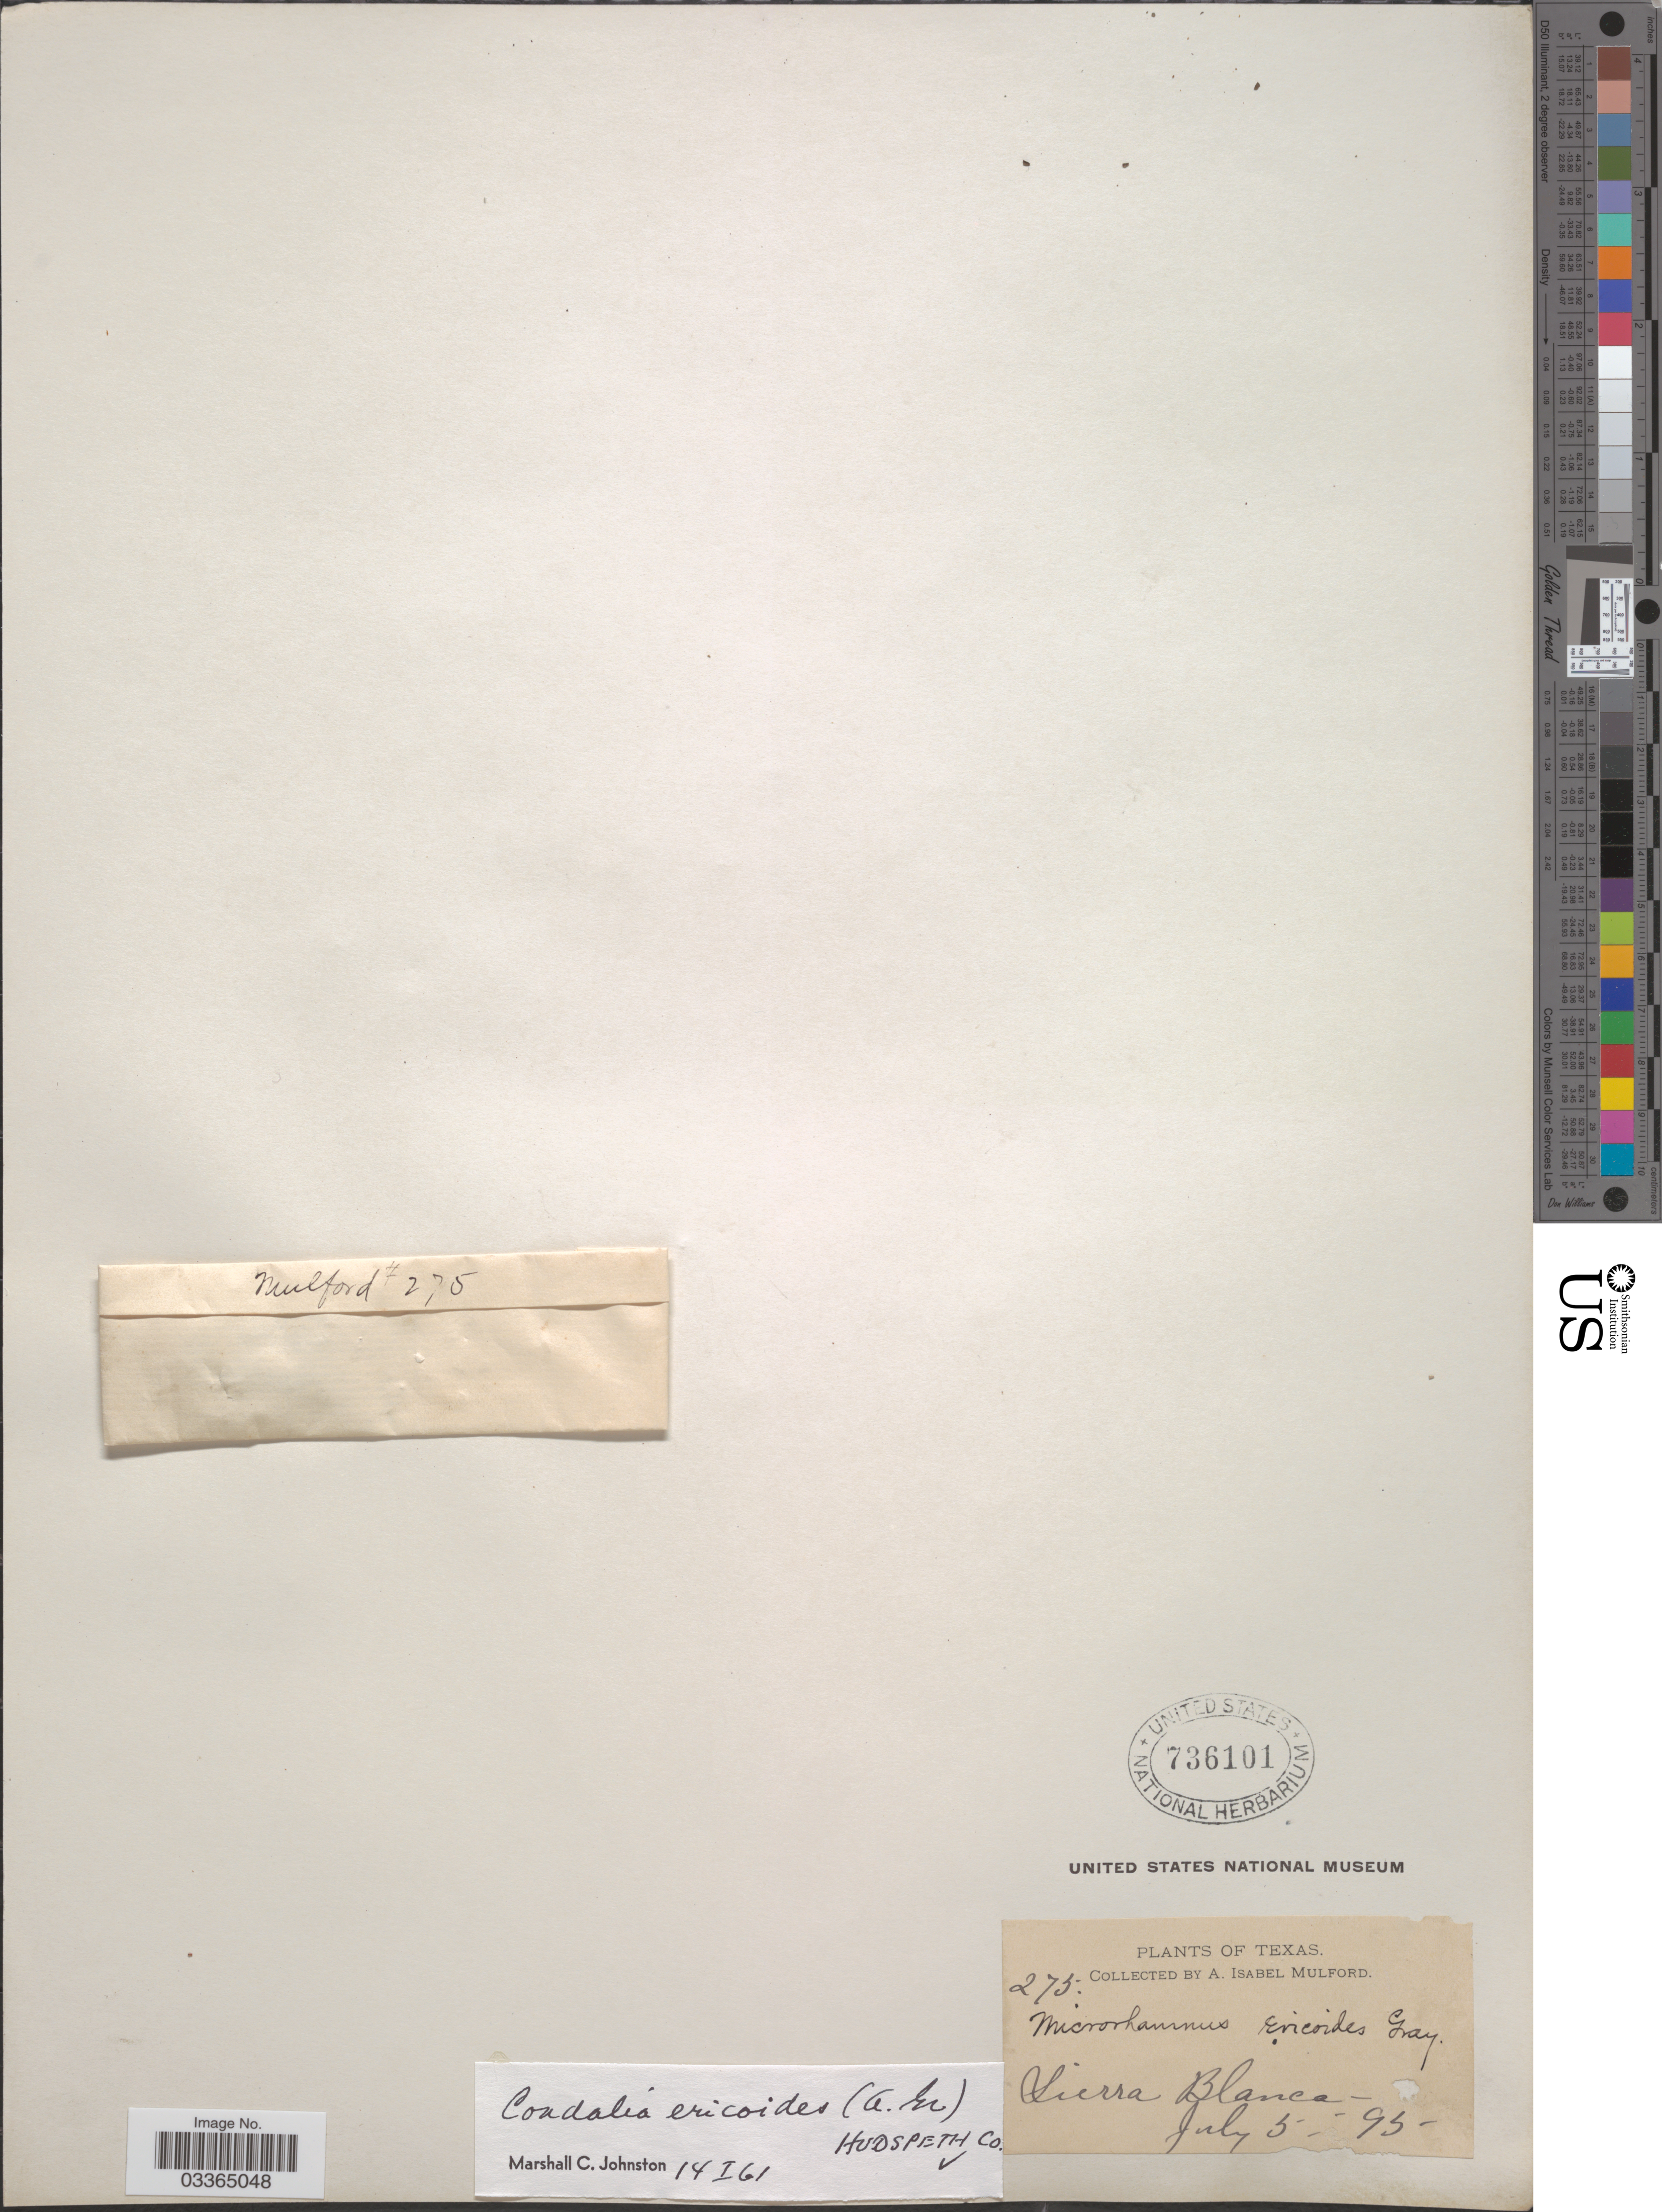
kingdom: Plantae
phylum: Tracheophyta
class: Magnoliopsida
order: Rosales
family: Rhamnaceae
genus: Condalia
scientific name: Condalia ericoides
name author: (A. Gray) M.C. Johnst.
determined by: Johnston, Marshall C.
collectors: A. Mulford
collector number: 275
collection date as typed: Transcribed d/m/y: 5/7/95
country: United States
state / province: Texas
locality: Sierra Blanca.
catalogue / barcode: US 736101